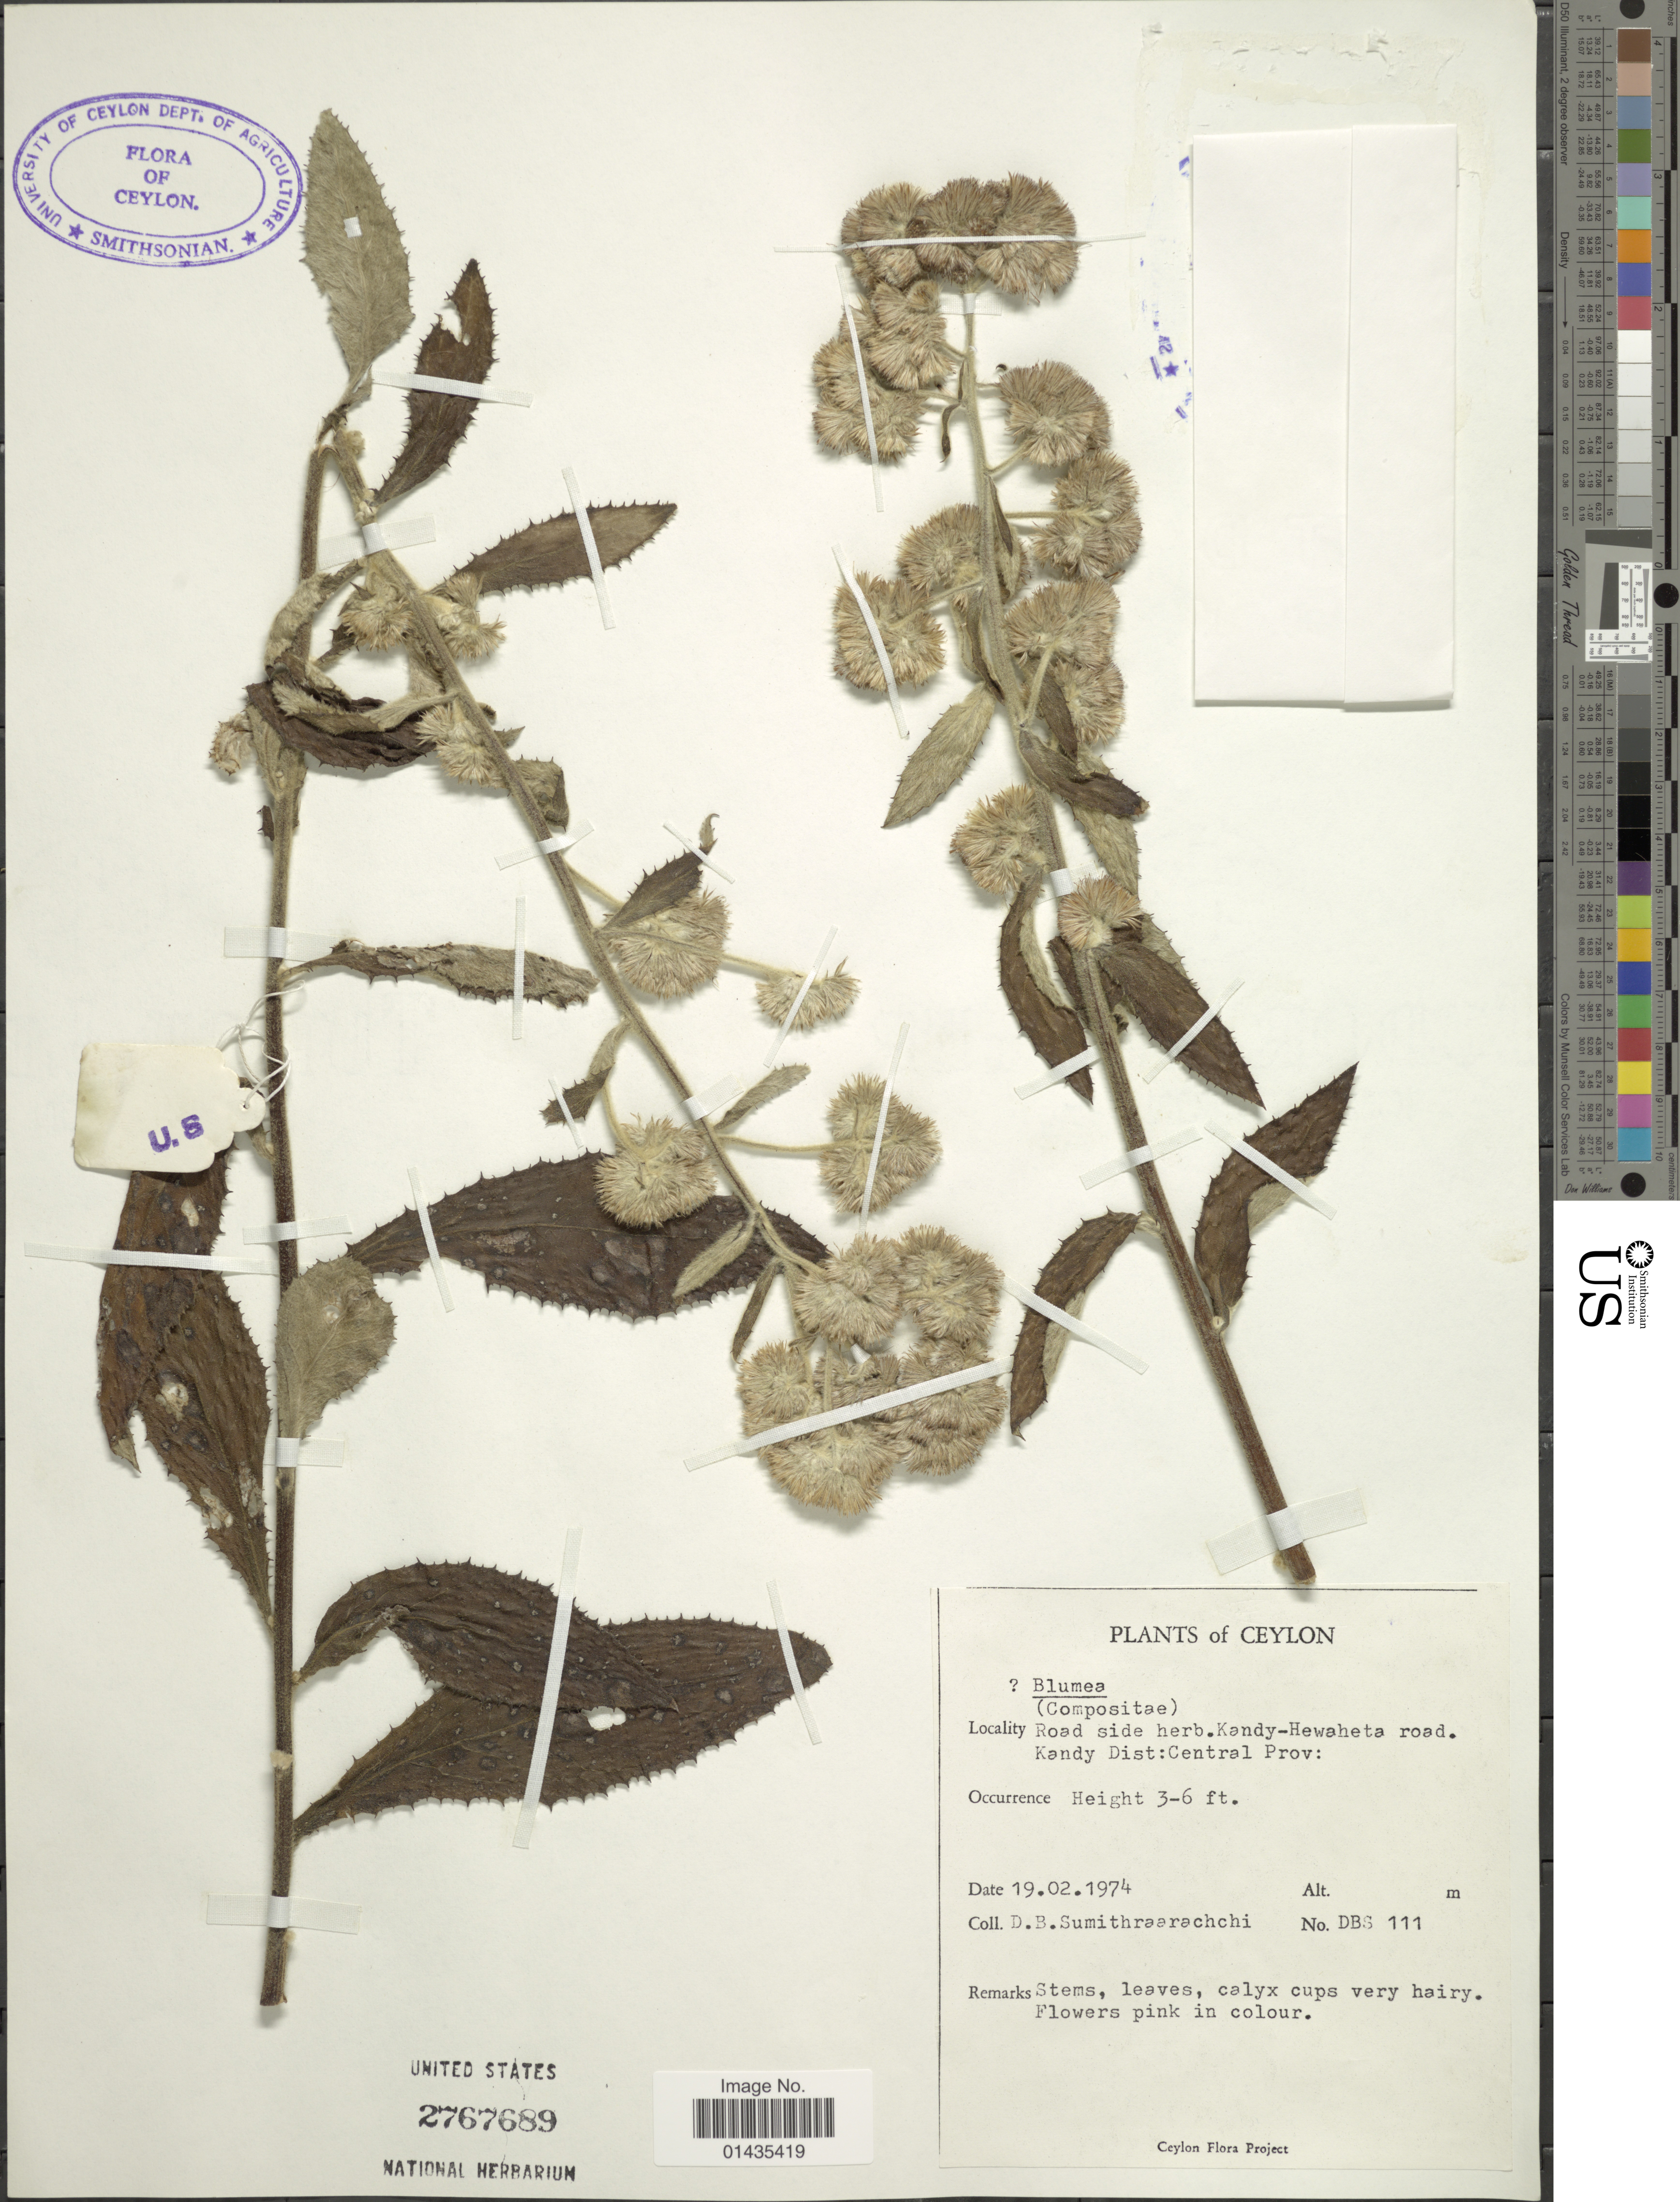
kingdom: Plantae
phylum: Tracheophyta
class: Magnoliopsida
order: Asterales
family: Asteraceae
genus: Blumea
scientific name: Blumea sp.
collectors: D. B. Sumithraarachchi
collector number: DBS111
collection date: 1974-02-19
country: Sri Lanka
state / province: Central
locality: Ceylon, Road side herb. Kandy-Hewaheta road, Kandy Dist.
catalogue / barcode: US 2767689